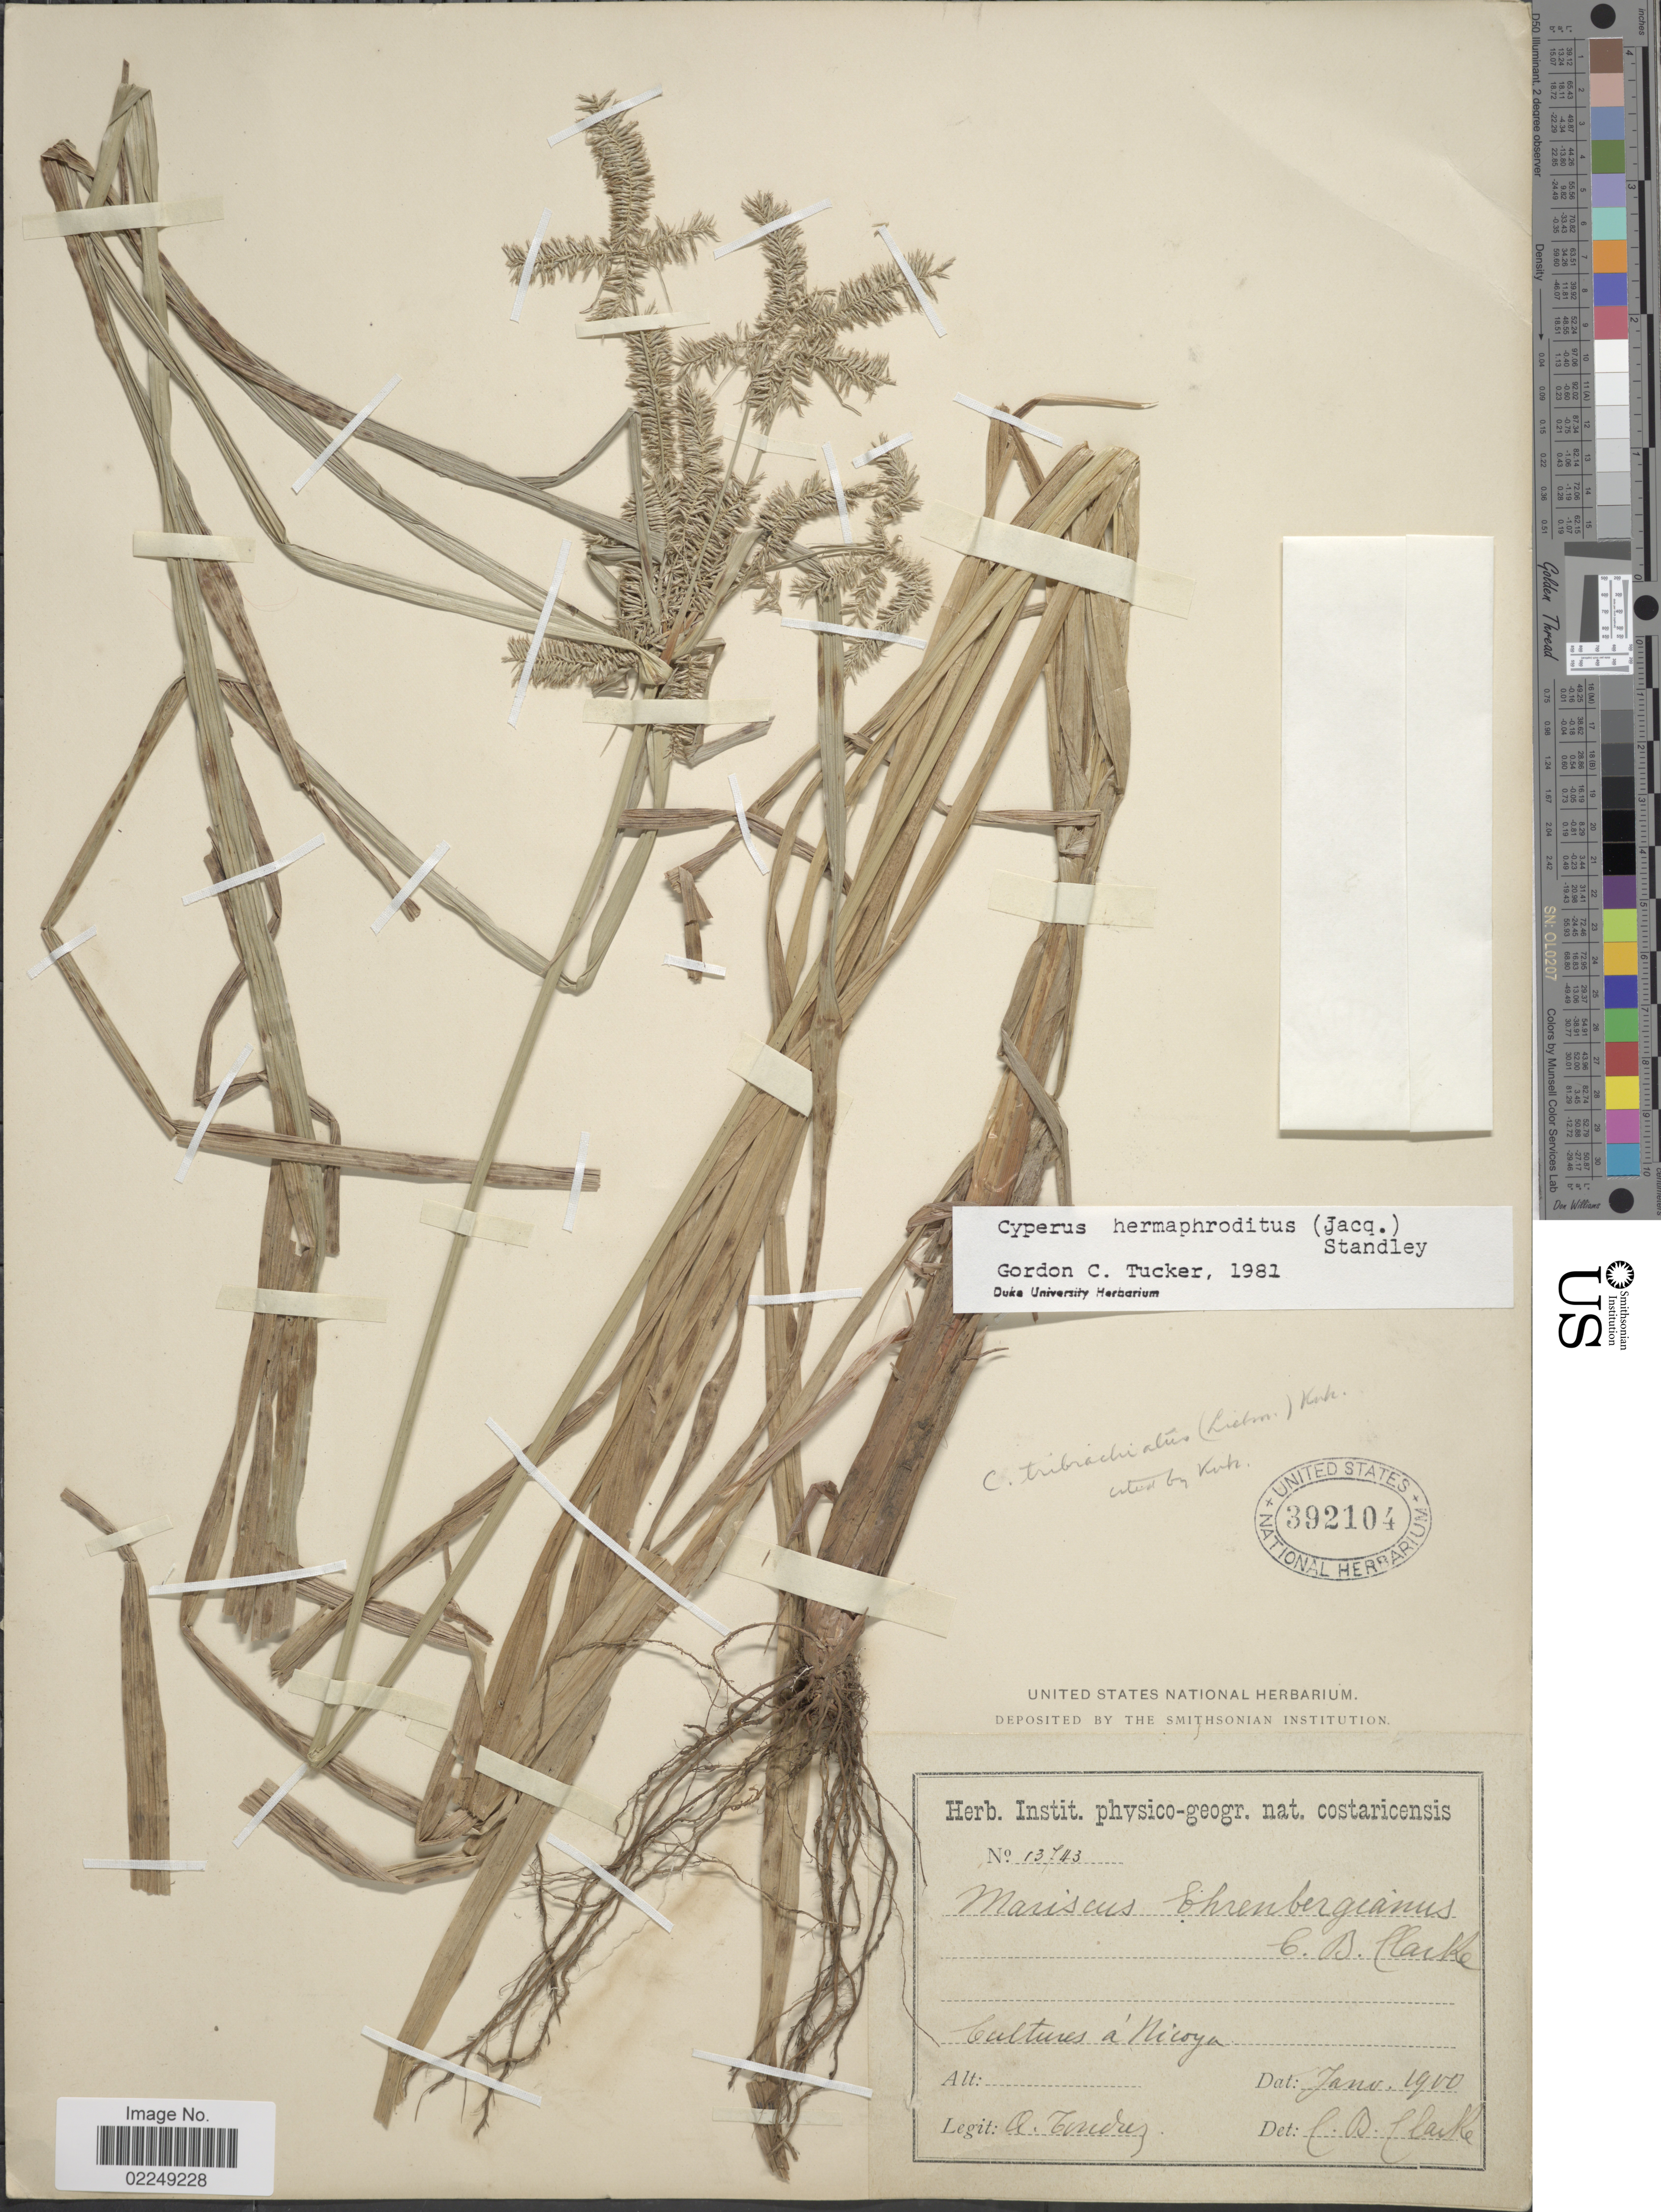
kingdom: Plantae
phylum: Tracheophyta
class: Liliopsida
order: Poales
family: Cyperaceae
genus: Cyperus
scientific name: Cyperus hermaphroditus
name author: (Jacq.) Standl.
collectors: A. Tonduz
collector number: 13743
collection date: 1900-01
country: Costa Rica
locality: Cultures a Nicoya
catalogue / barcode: US 392104